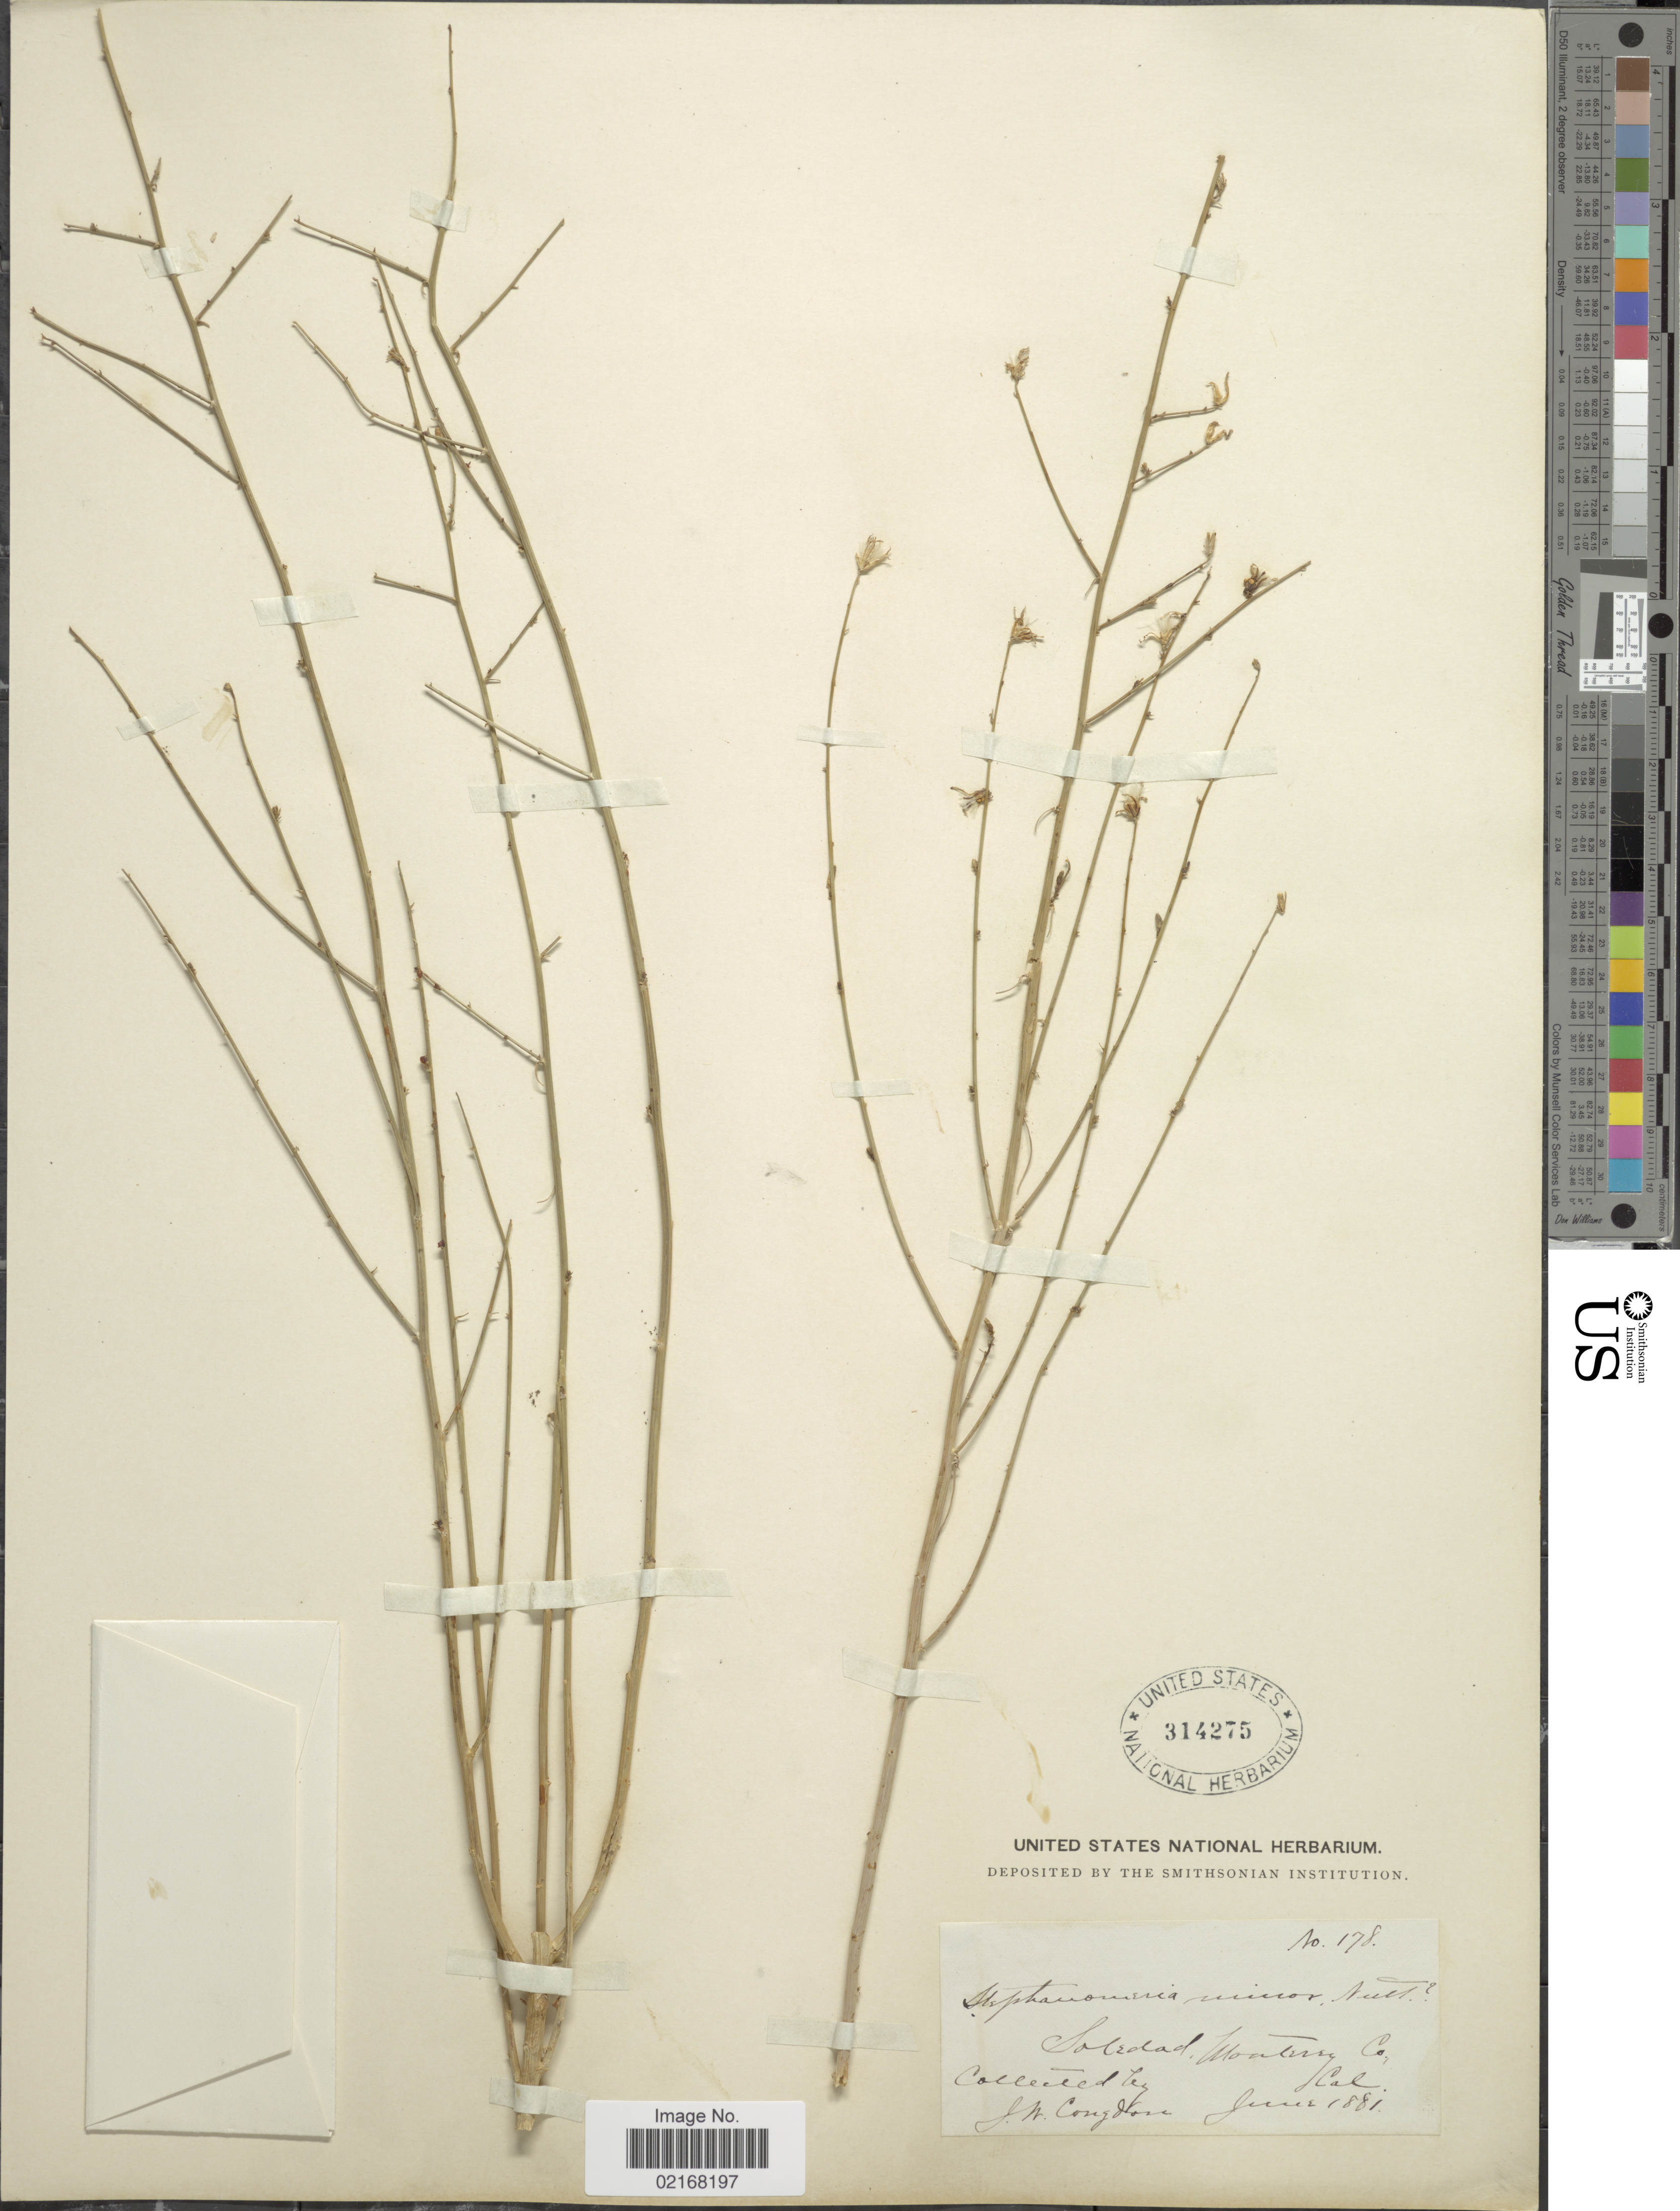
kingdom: Plantae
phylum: Tracheophyta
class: Magnoliopsida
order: Asterales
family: Asteraceae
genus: Stephanomeria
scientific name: Stephanomeria tenuifolia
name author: (Torr.) H.M. Hall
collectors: J. W. Congdon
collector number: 178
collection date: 1881-06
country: United States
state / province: California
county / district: Monterey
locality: Soledad, Monterey Co., Cal.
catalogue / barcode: US 314275